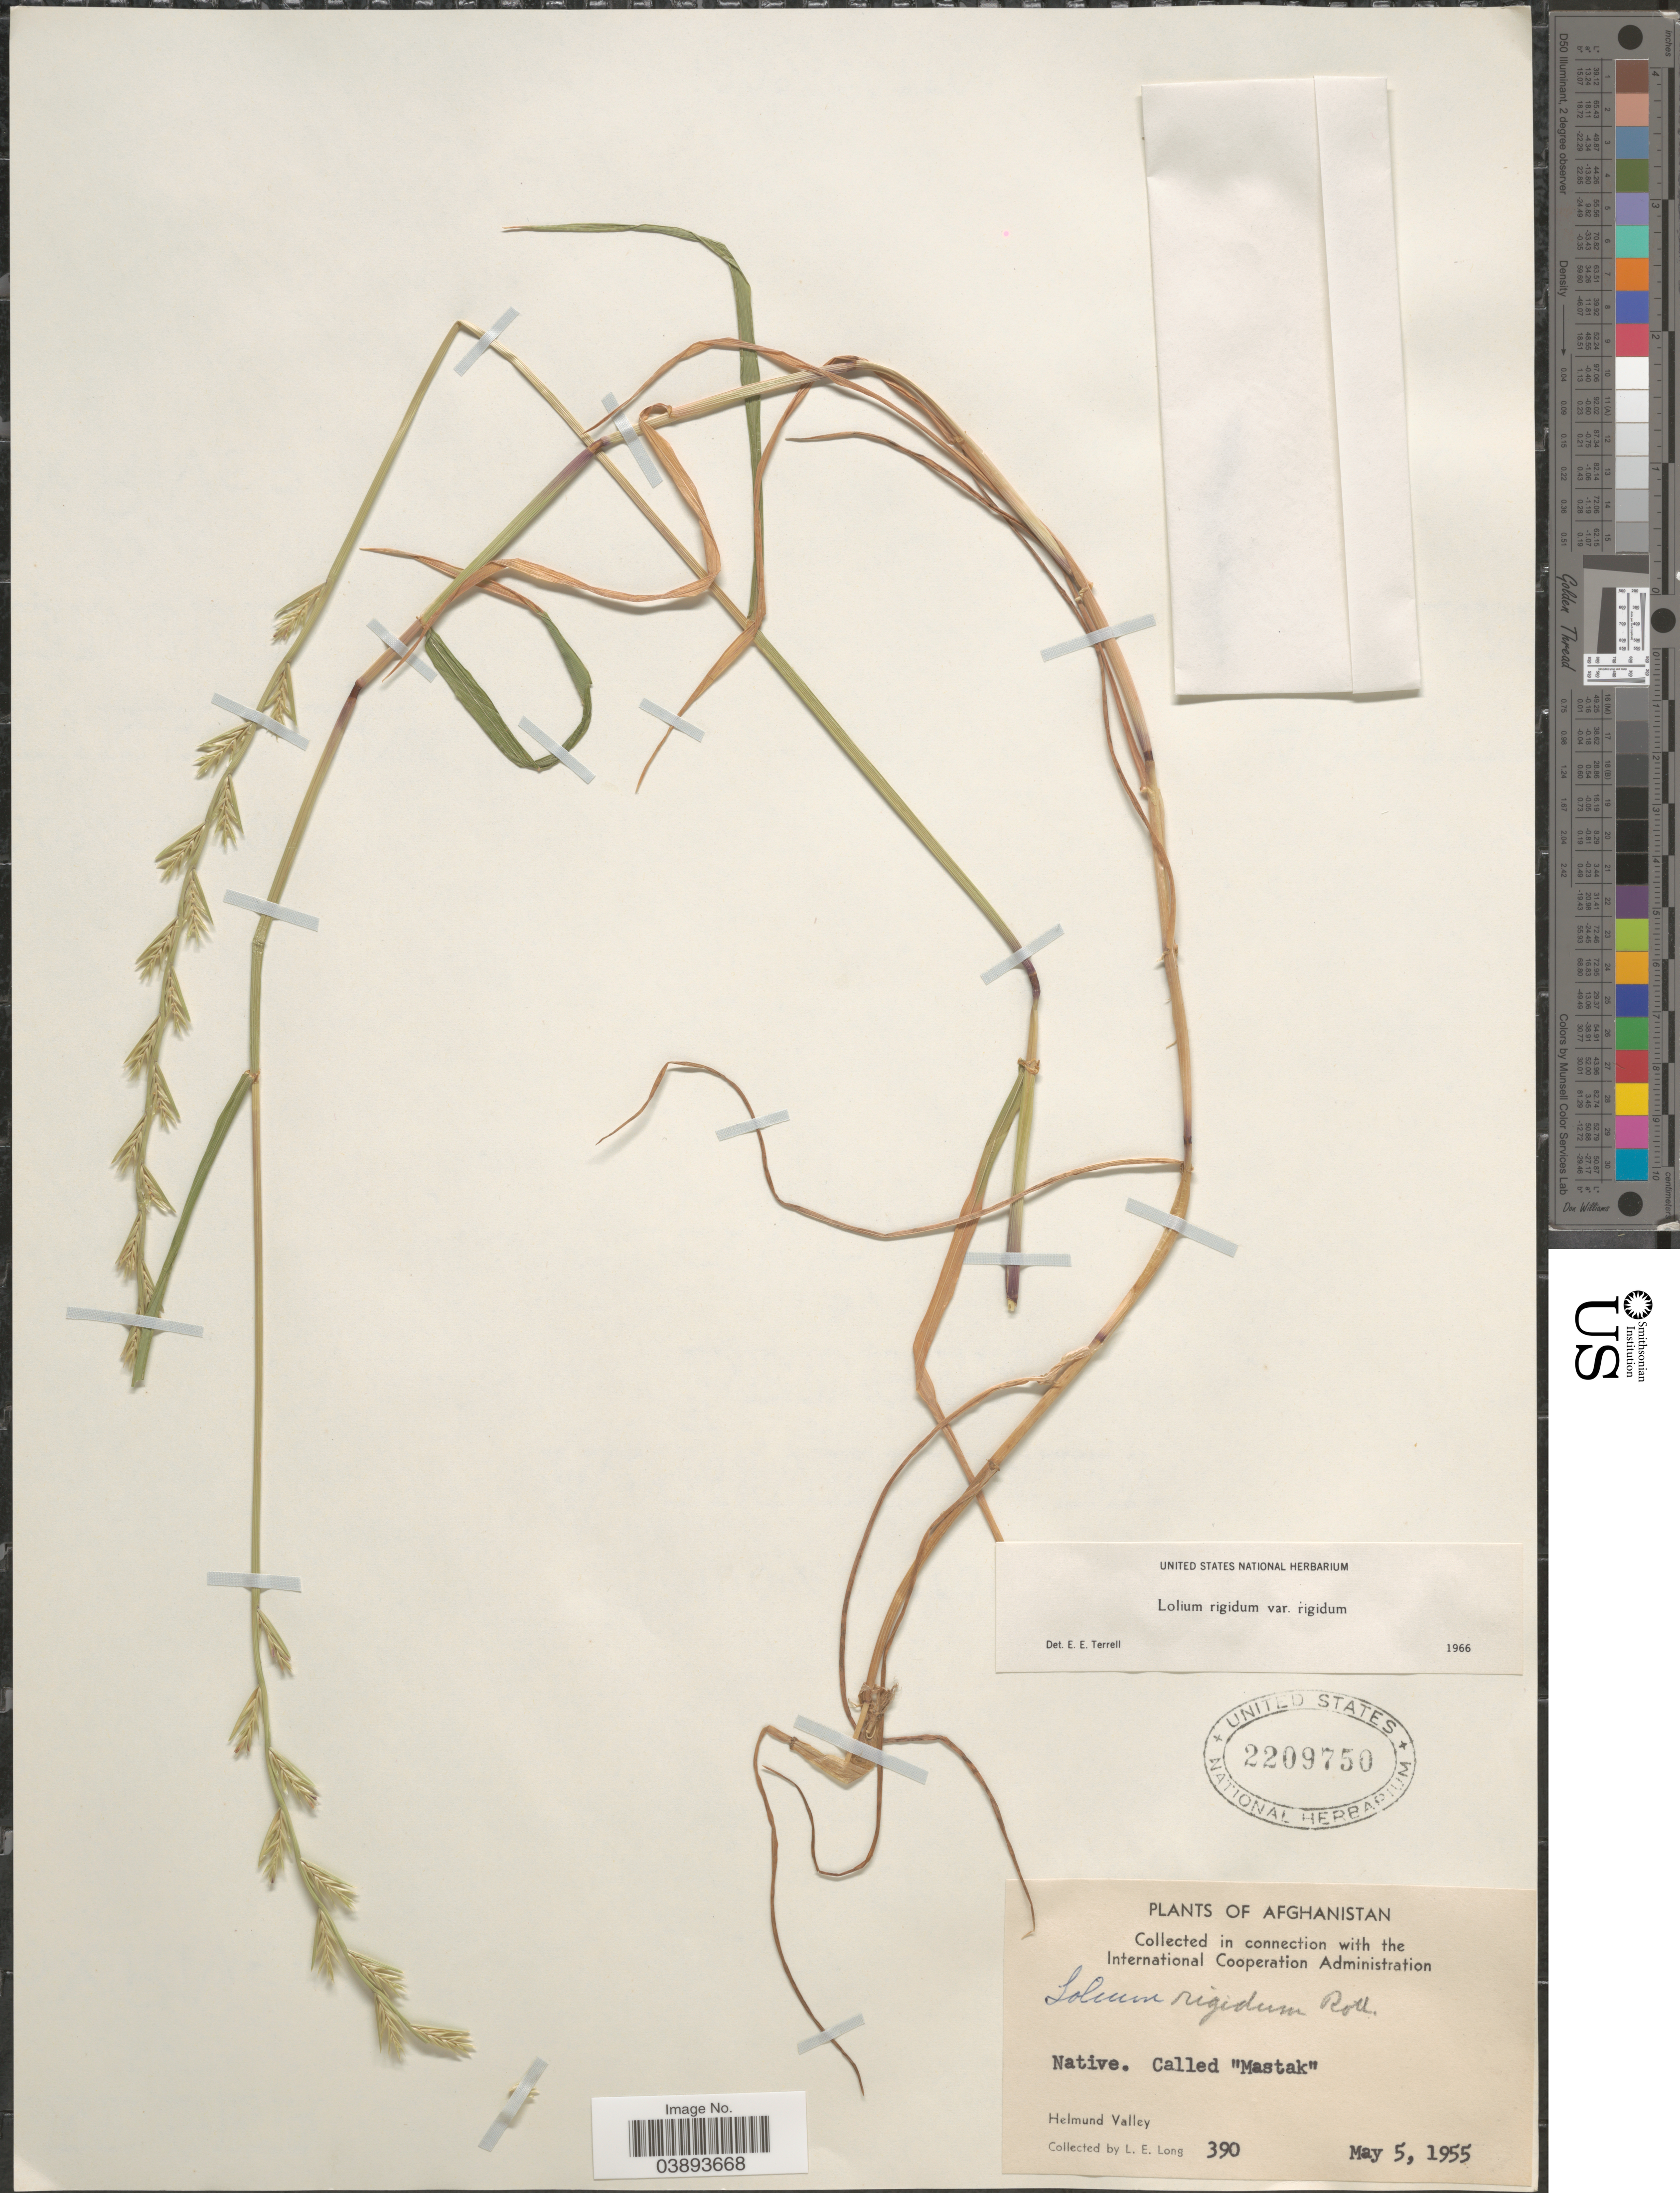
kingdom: Plantae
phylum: Tracheophyta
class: Liliopsida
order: Poales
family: Poaceae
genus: Lolium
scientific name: Lolium rigidum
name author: Gaudin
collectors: L. E. Long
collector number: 390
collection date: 1955-05-05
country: Afghanistan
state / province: Helmand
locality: Native. Called "Mastak". Helmund Valley.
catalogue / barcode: US 2209750